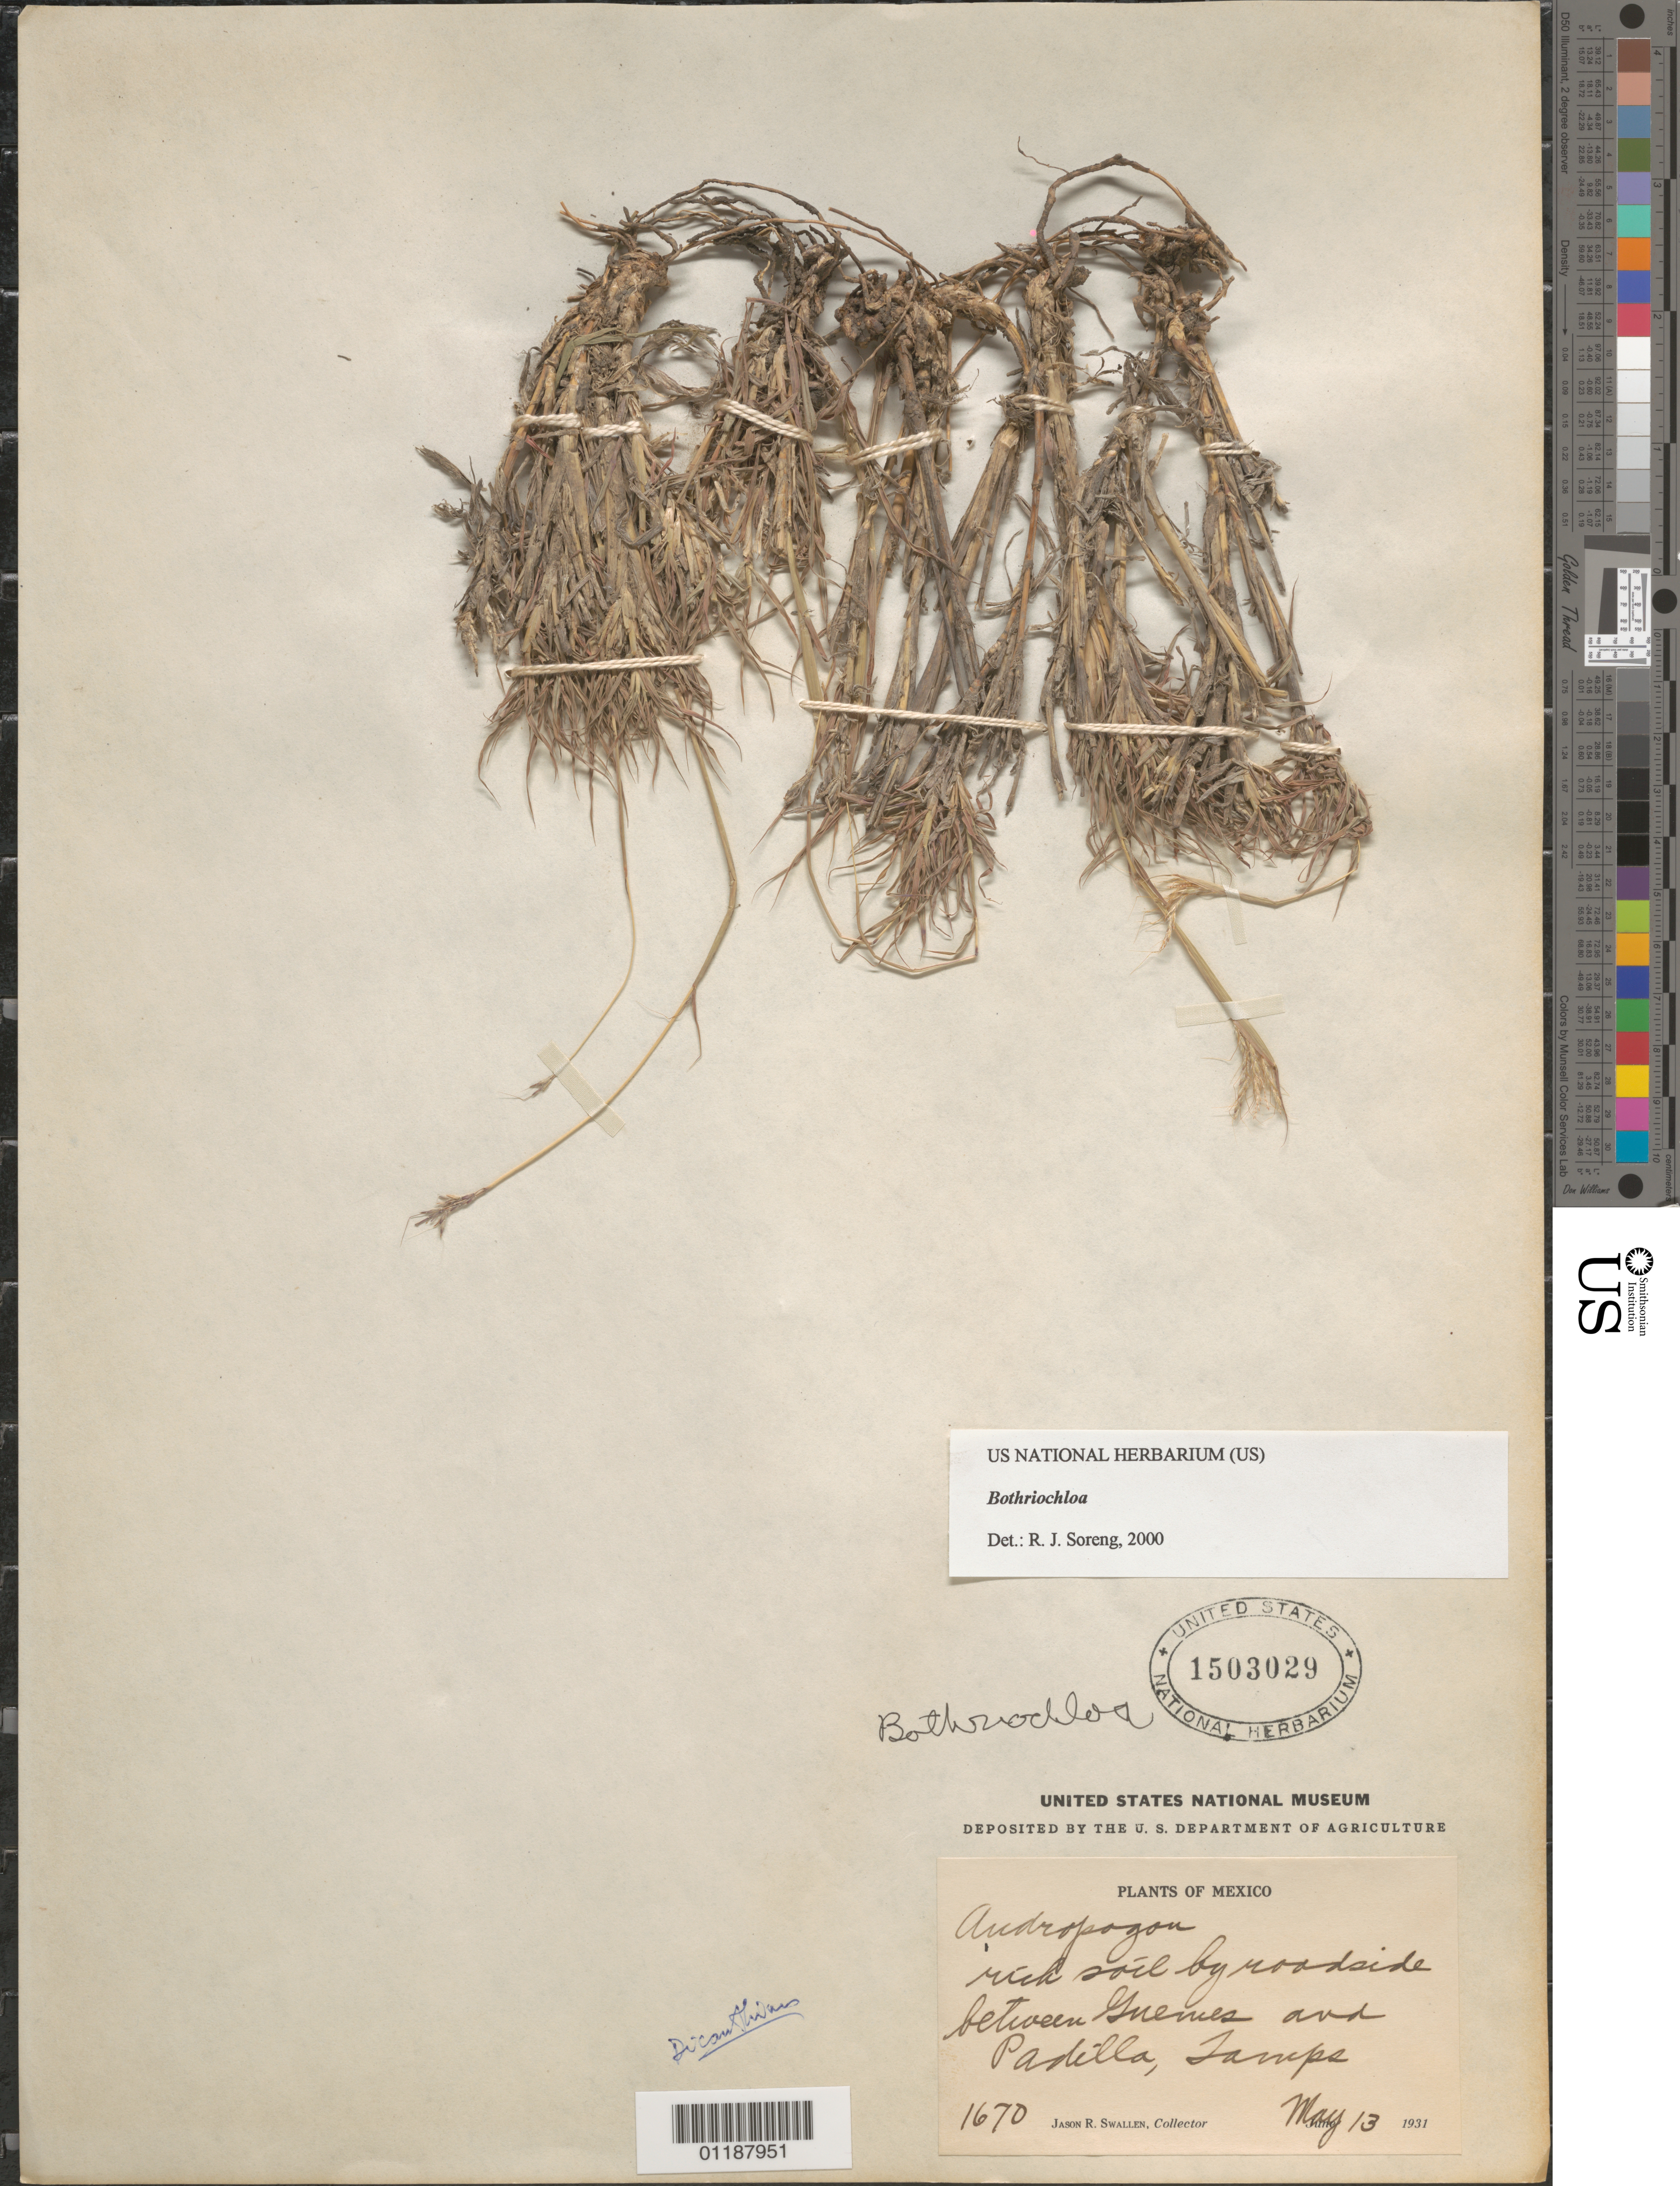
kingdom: Plantae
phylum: Tracheophyta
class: Liliopsida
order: Poales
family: Poaceae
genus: Bothriochloa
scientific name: Bothriochloa sp.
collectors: J. R. Swallen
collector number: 1670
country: Mexico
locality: Between Guemes and Padilla, Tamps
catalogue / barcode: US 1503029